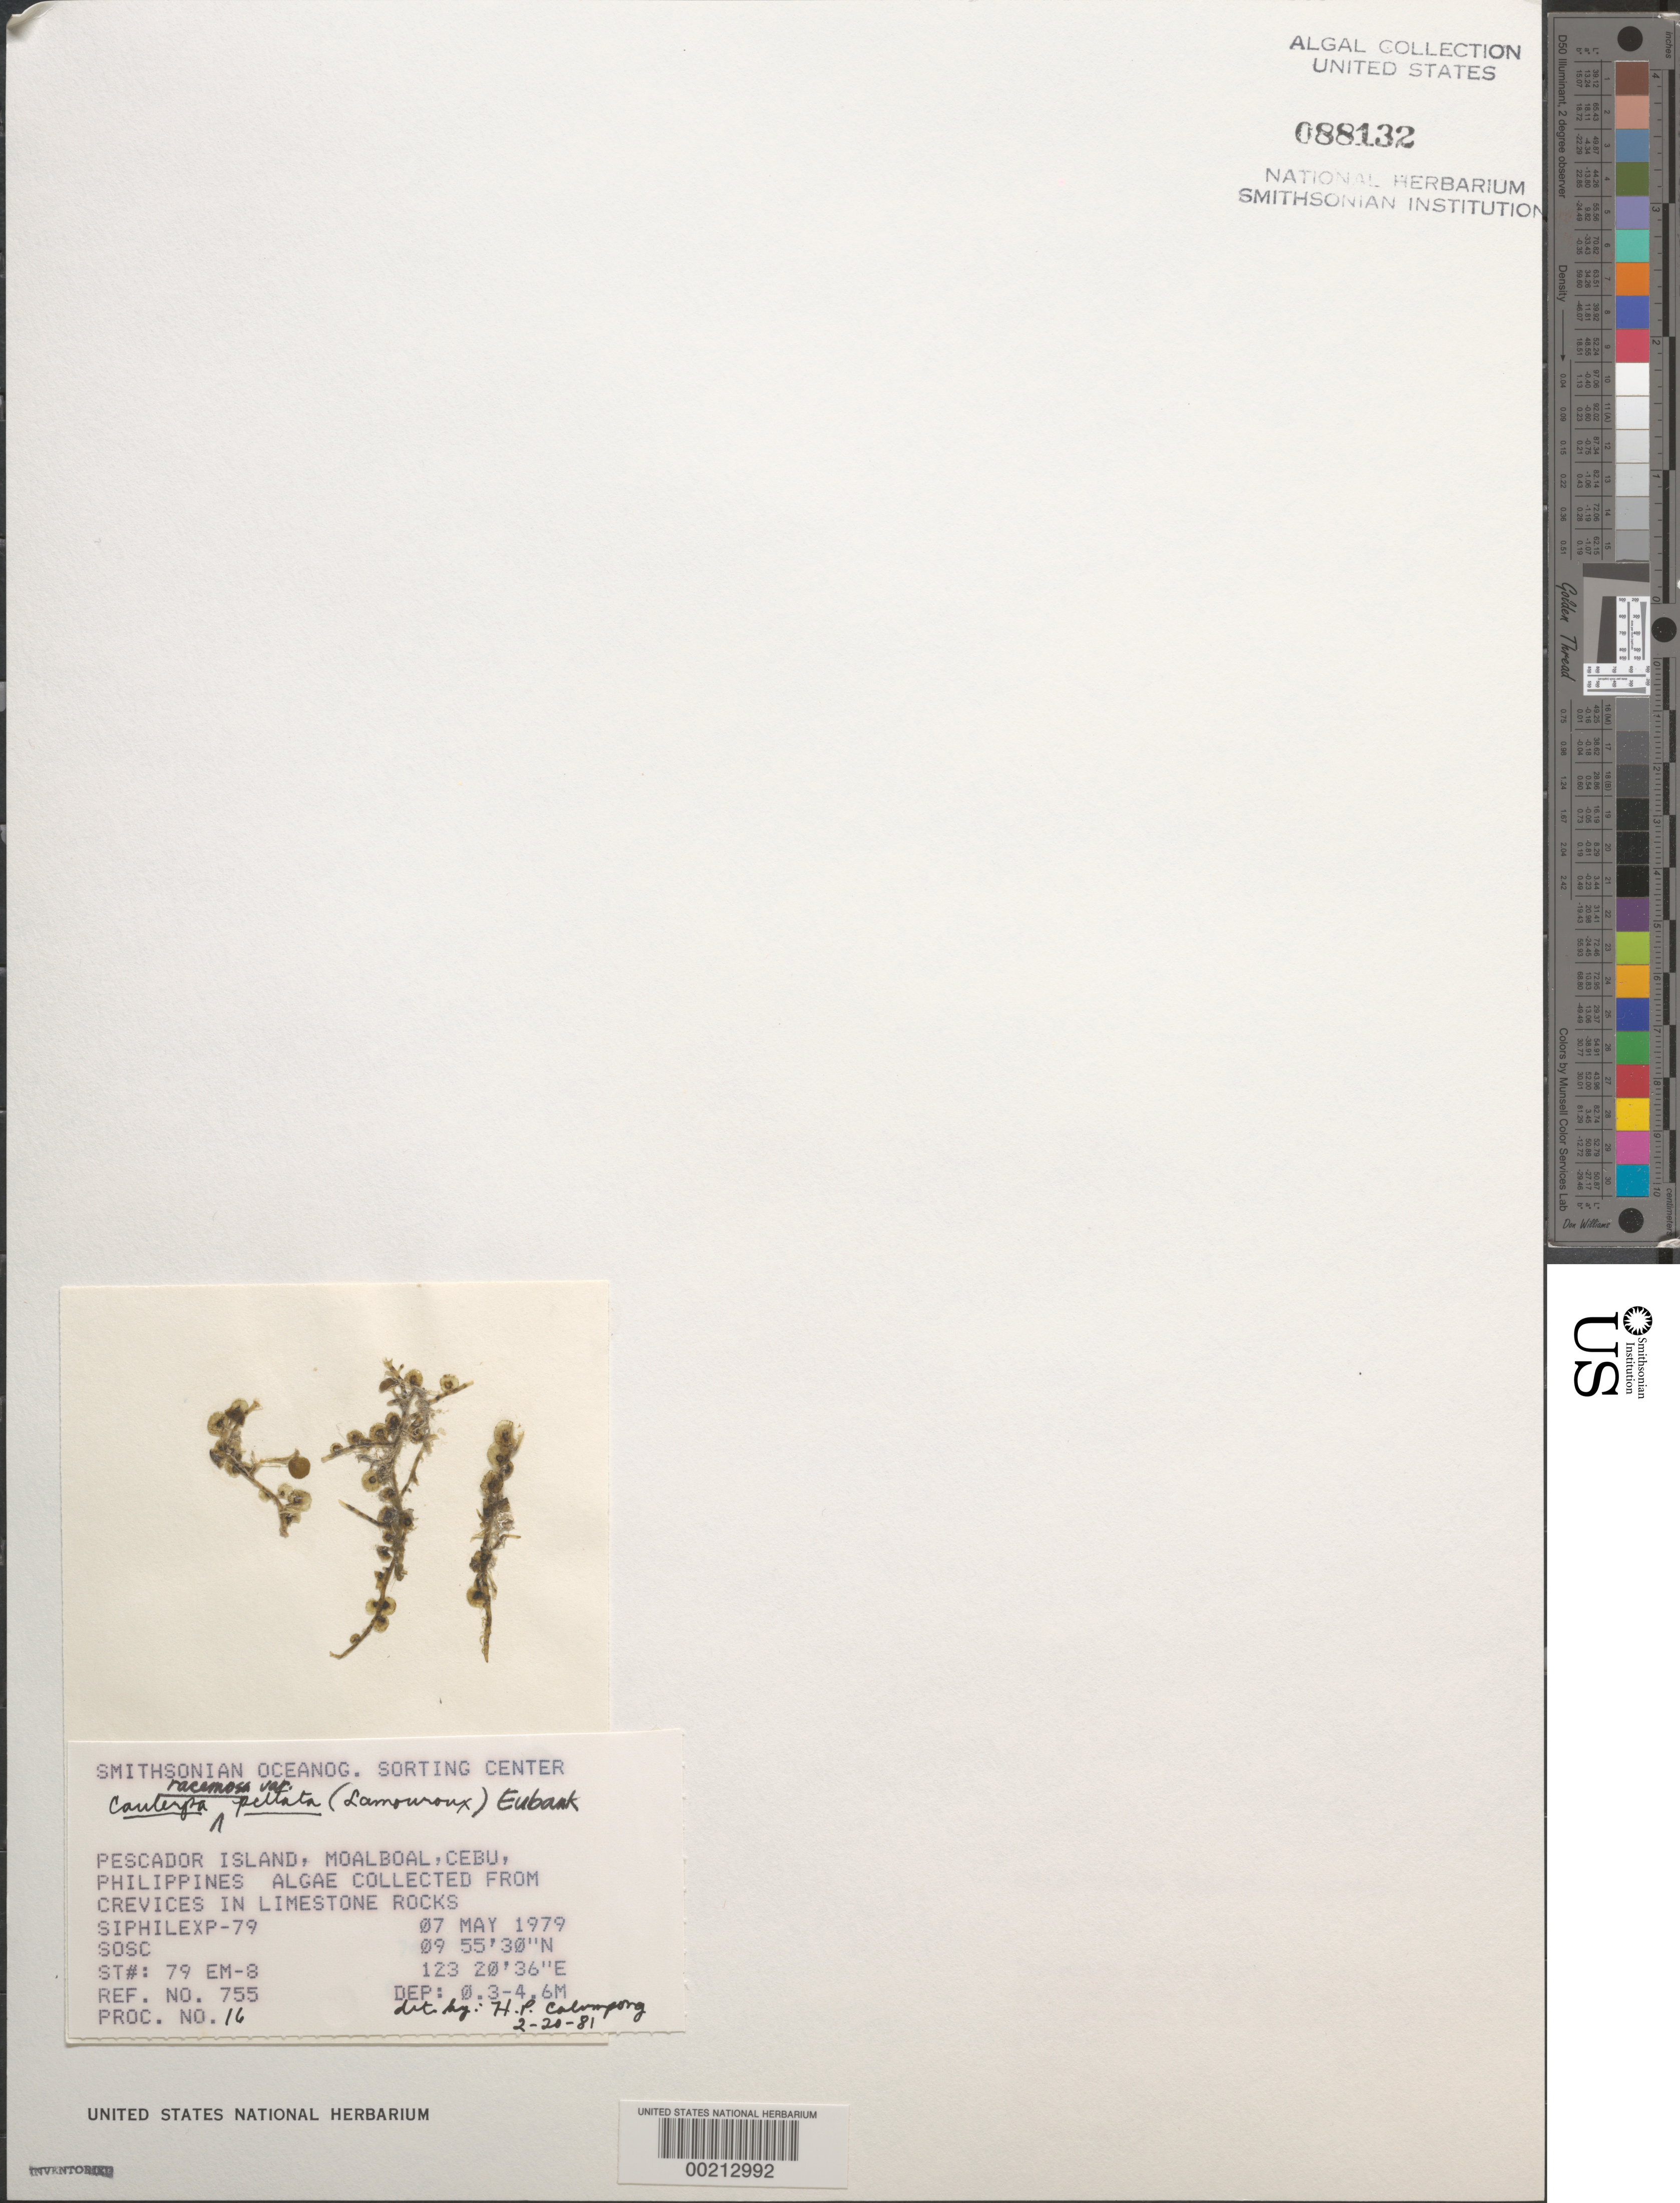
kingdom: Plantae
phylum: Chlorophyta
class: Ulvophyceae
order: Bryopsidales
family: Caulerpaceae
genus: Caulerpa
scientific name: Caulerpa racemosa var. peltata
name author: (J.V.Lamouroux) Eubank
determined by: Calumpong, H. P.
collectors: SOSC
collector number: Station 79 Em-8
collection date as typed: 07 May 1979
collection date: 1979-05-07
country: Philippines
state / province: Central Visayas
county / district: Cebu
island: Pescador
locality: Moalboal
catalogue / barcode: US 88132